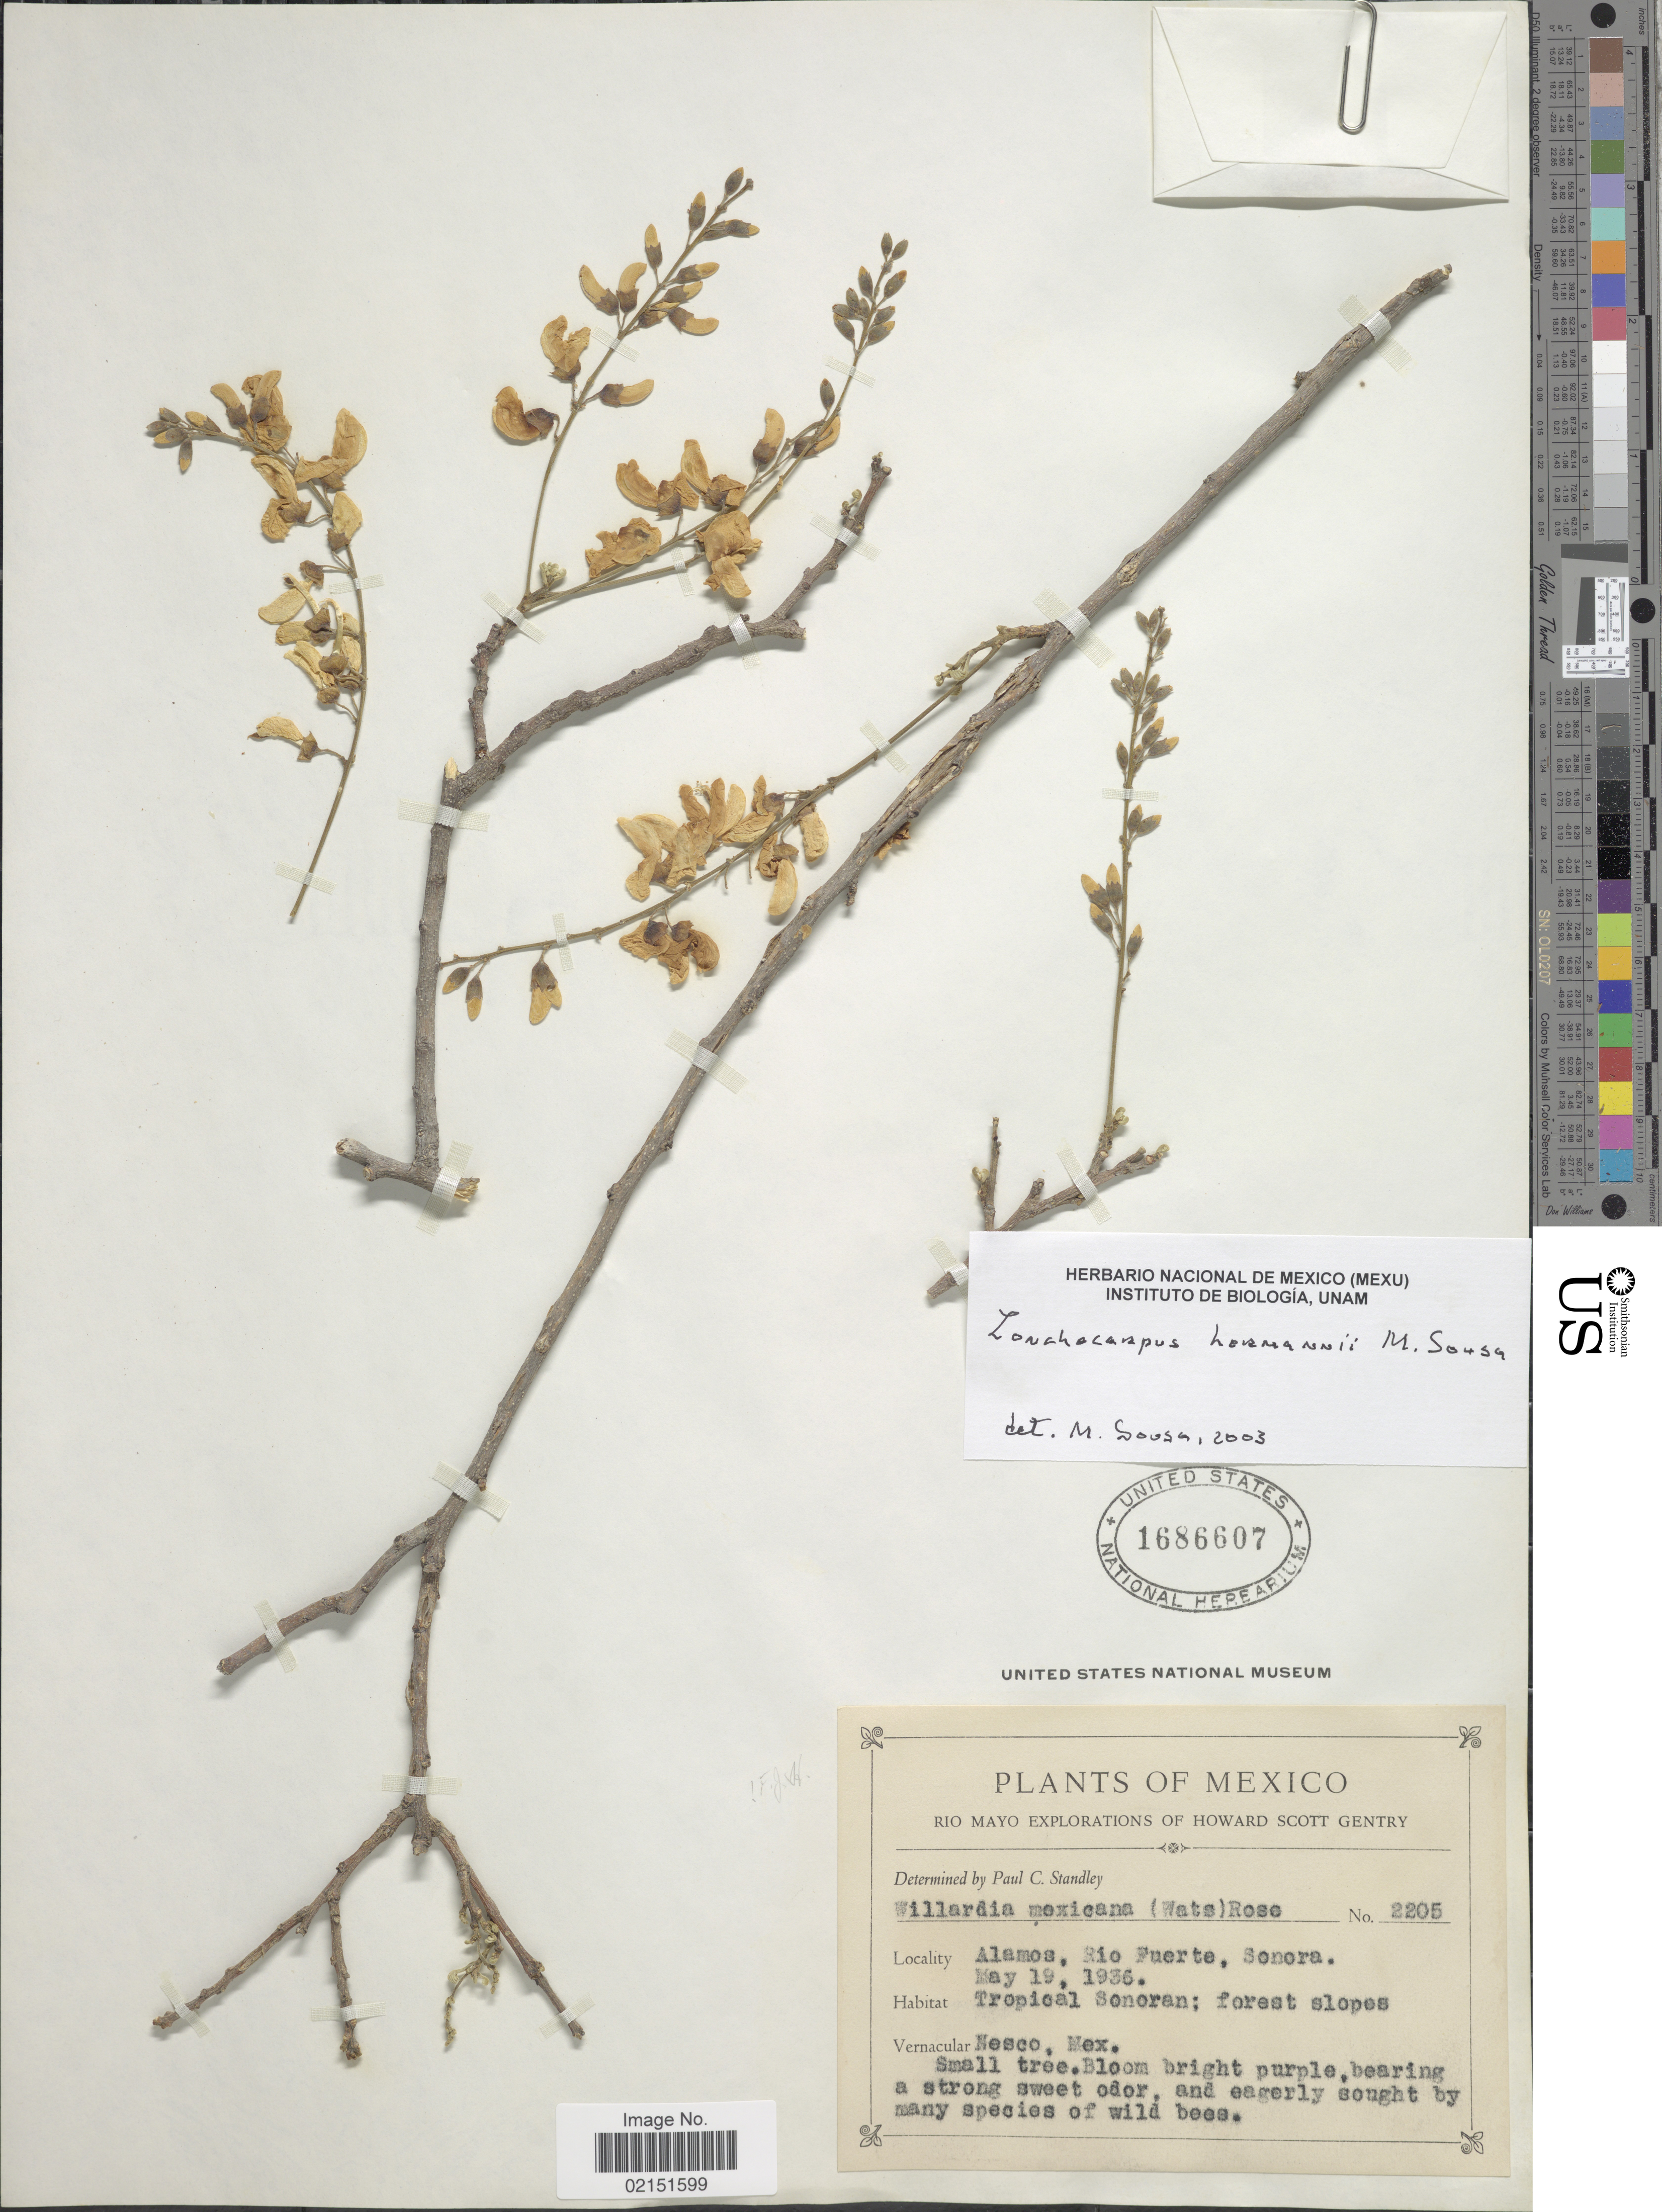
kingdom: Plantae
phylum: Tracheophyta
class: Magnoliopsida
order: Fabales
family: Fabaceae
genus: Lonchocarpus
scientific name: Lonchocarpus hermannii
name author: M. Sousa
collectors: H. S. Gentry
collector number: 2205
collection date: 1936-05-19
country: Mexico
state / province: Sonora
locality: Rio Mayo. Alamos, Rio Fuerte, Sonora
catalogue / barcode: US 1686607